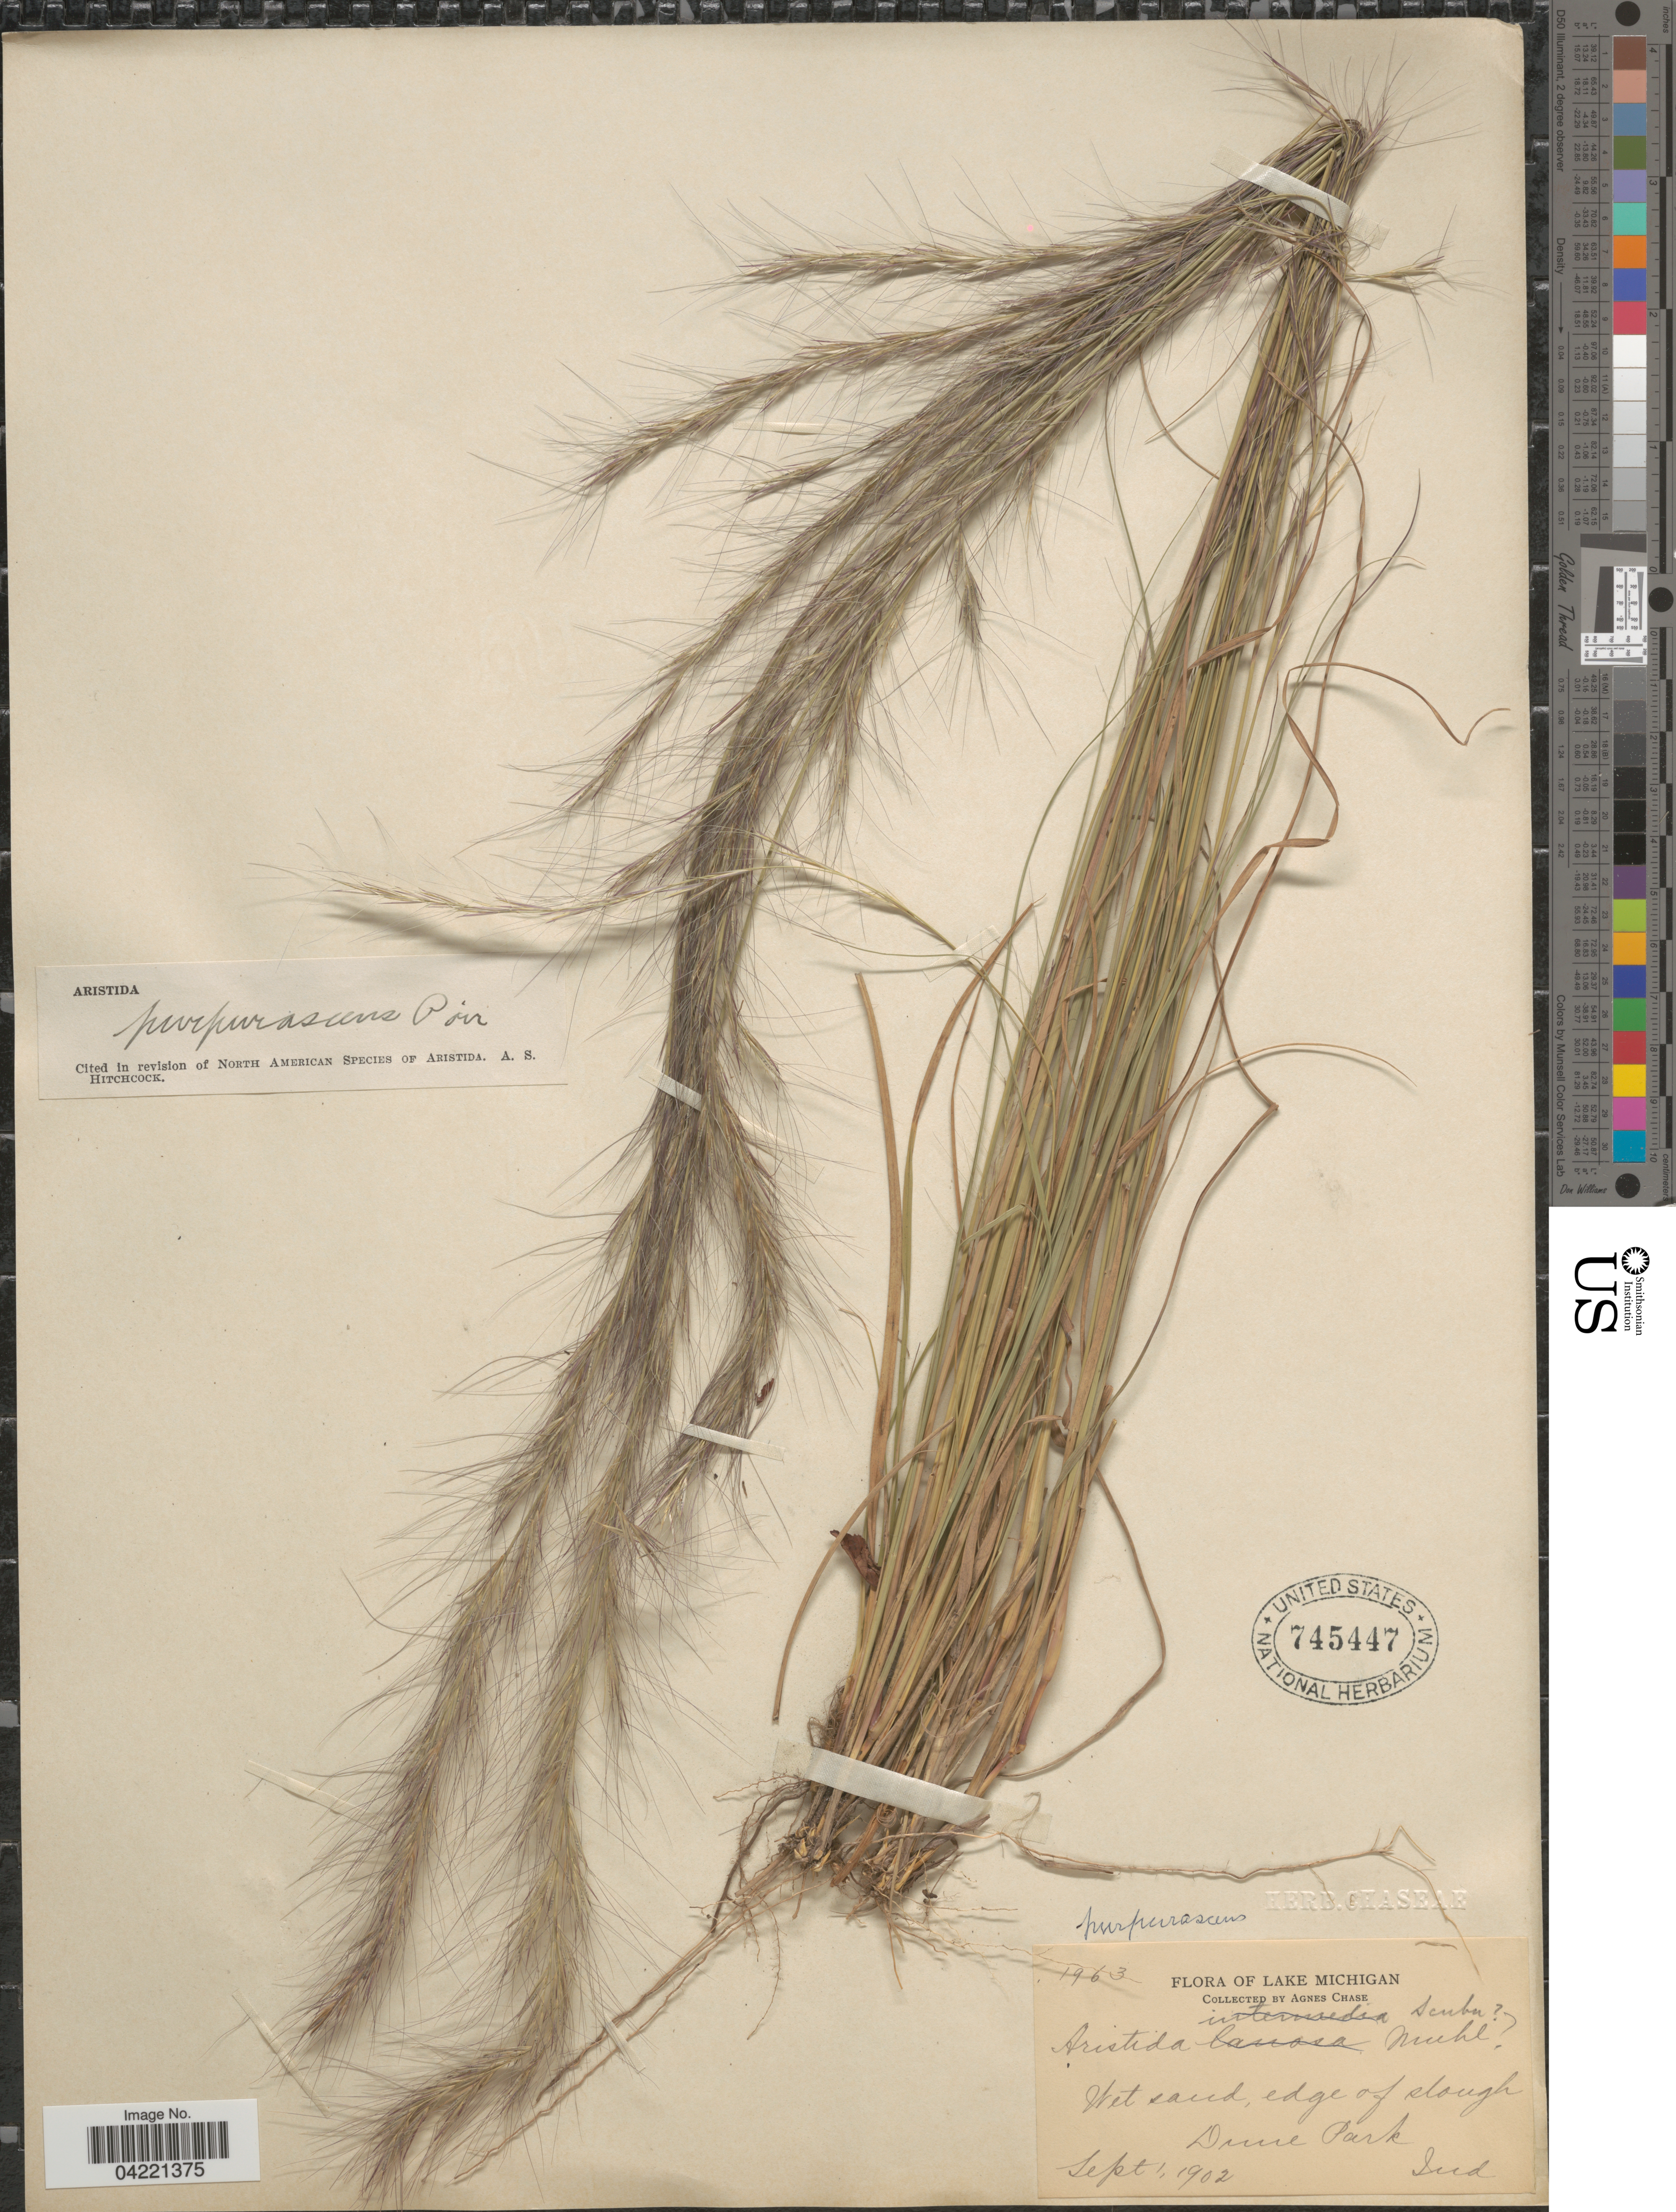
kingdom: Plantae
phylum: Tracheophyta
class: Liliopsida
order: Poales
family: Poaceae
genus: Aristida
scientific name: Aristida purpurascens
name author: Poir.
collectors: A. Chase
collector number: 1963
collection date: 1902-09-01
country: United States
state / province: Indiana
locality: Lake Michigan. Wet sand, edge of slough Dune Park.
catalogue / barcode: US 745447